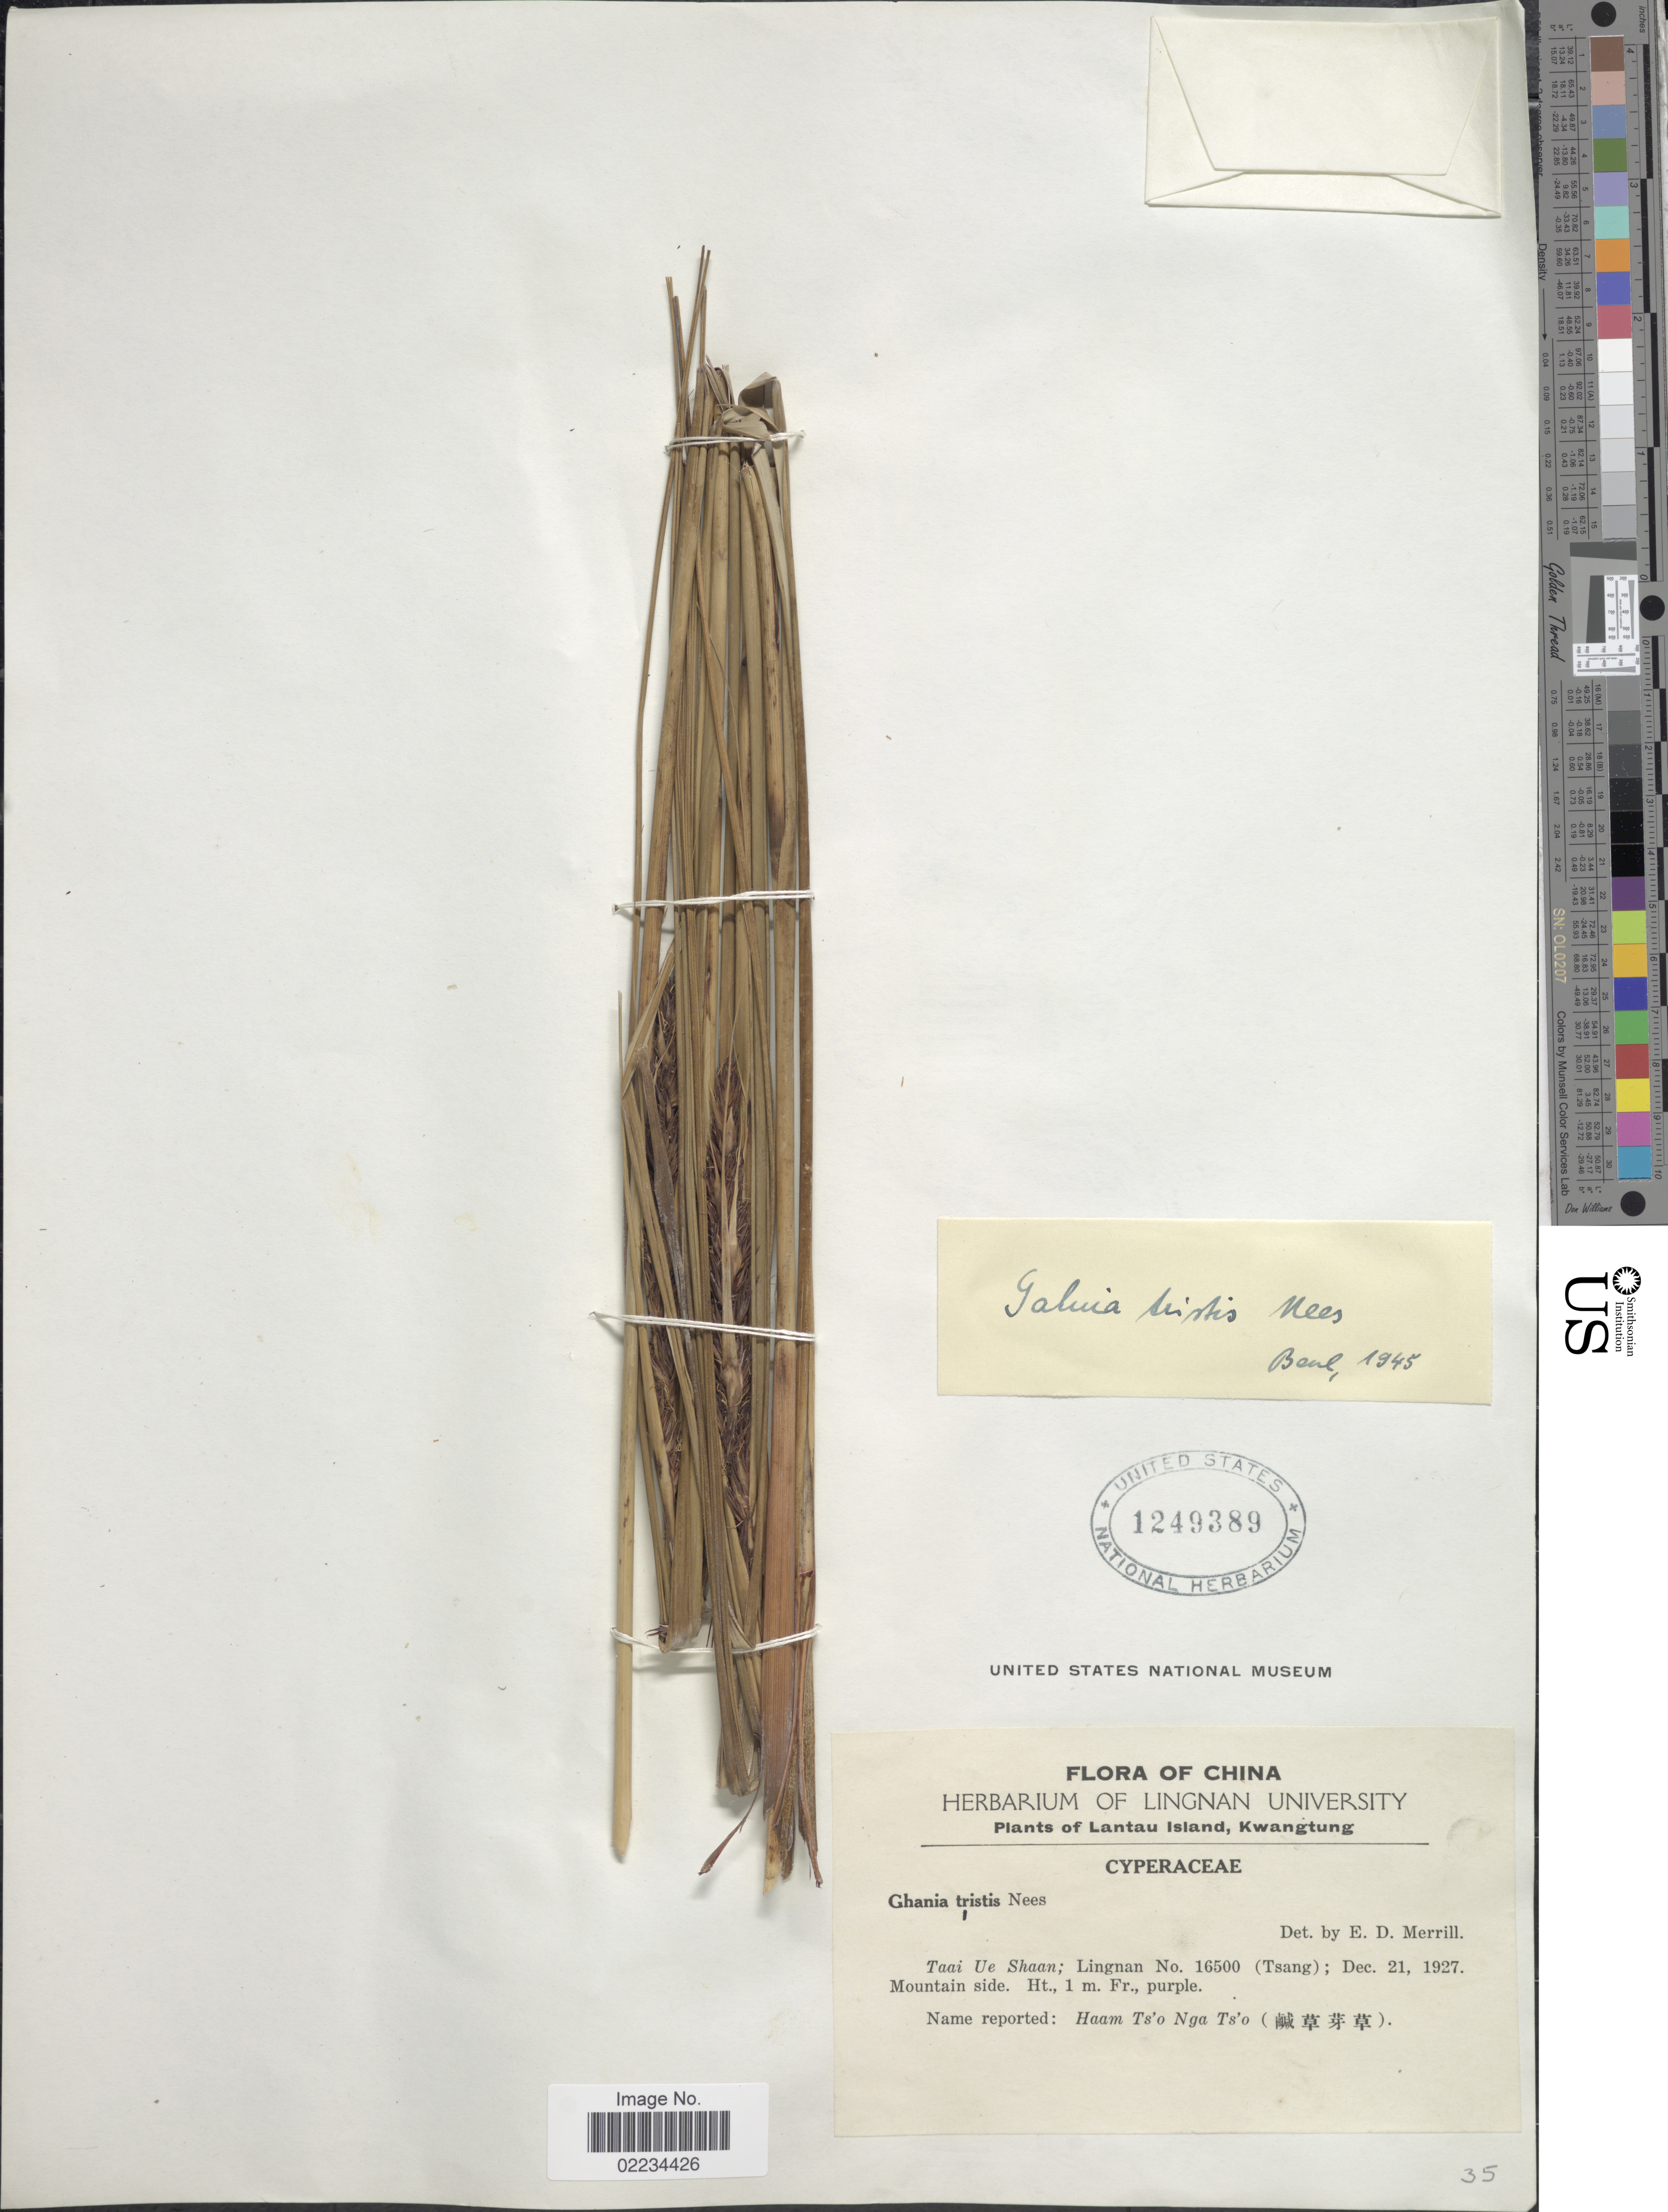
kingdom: Plantae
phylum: Tracheophyta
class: Liliopsida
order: Poales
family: Cyperaceae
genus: Gahnia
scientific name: Gahnia tristis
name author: Nees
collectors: ex Herb. Lingnan University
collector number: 16500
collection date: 1927-12-21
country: China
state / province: Guangdong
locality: Lantau Island, Kwangtung, Taai Ue Shaan. Mountain side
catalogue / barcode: US 1249389